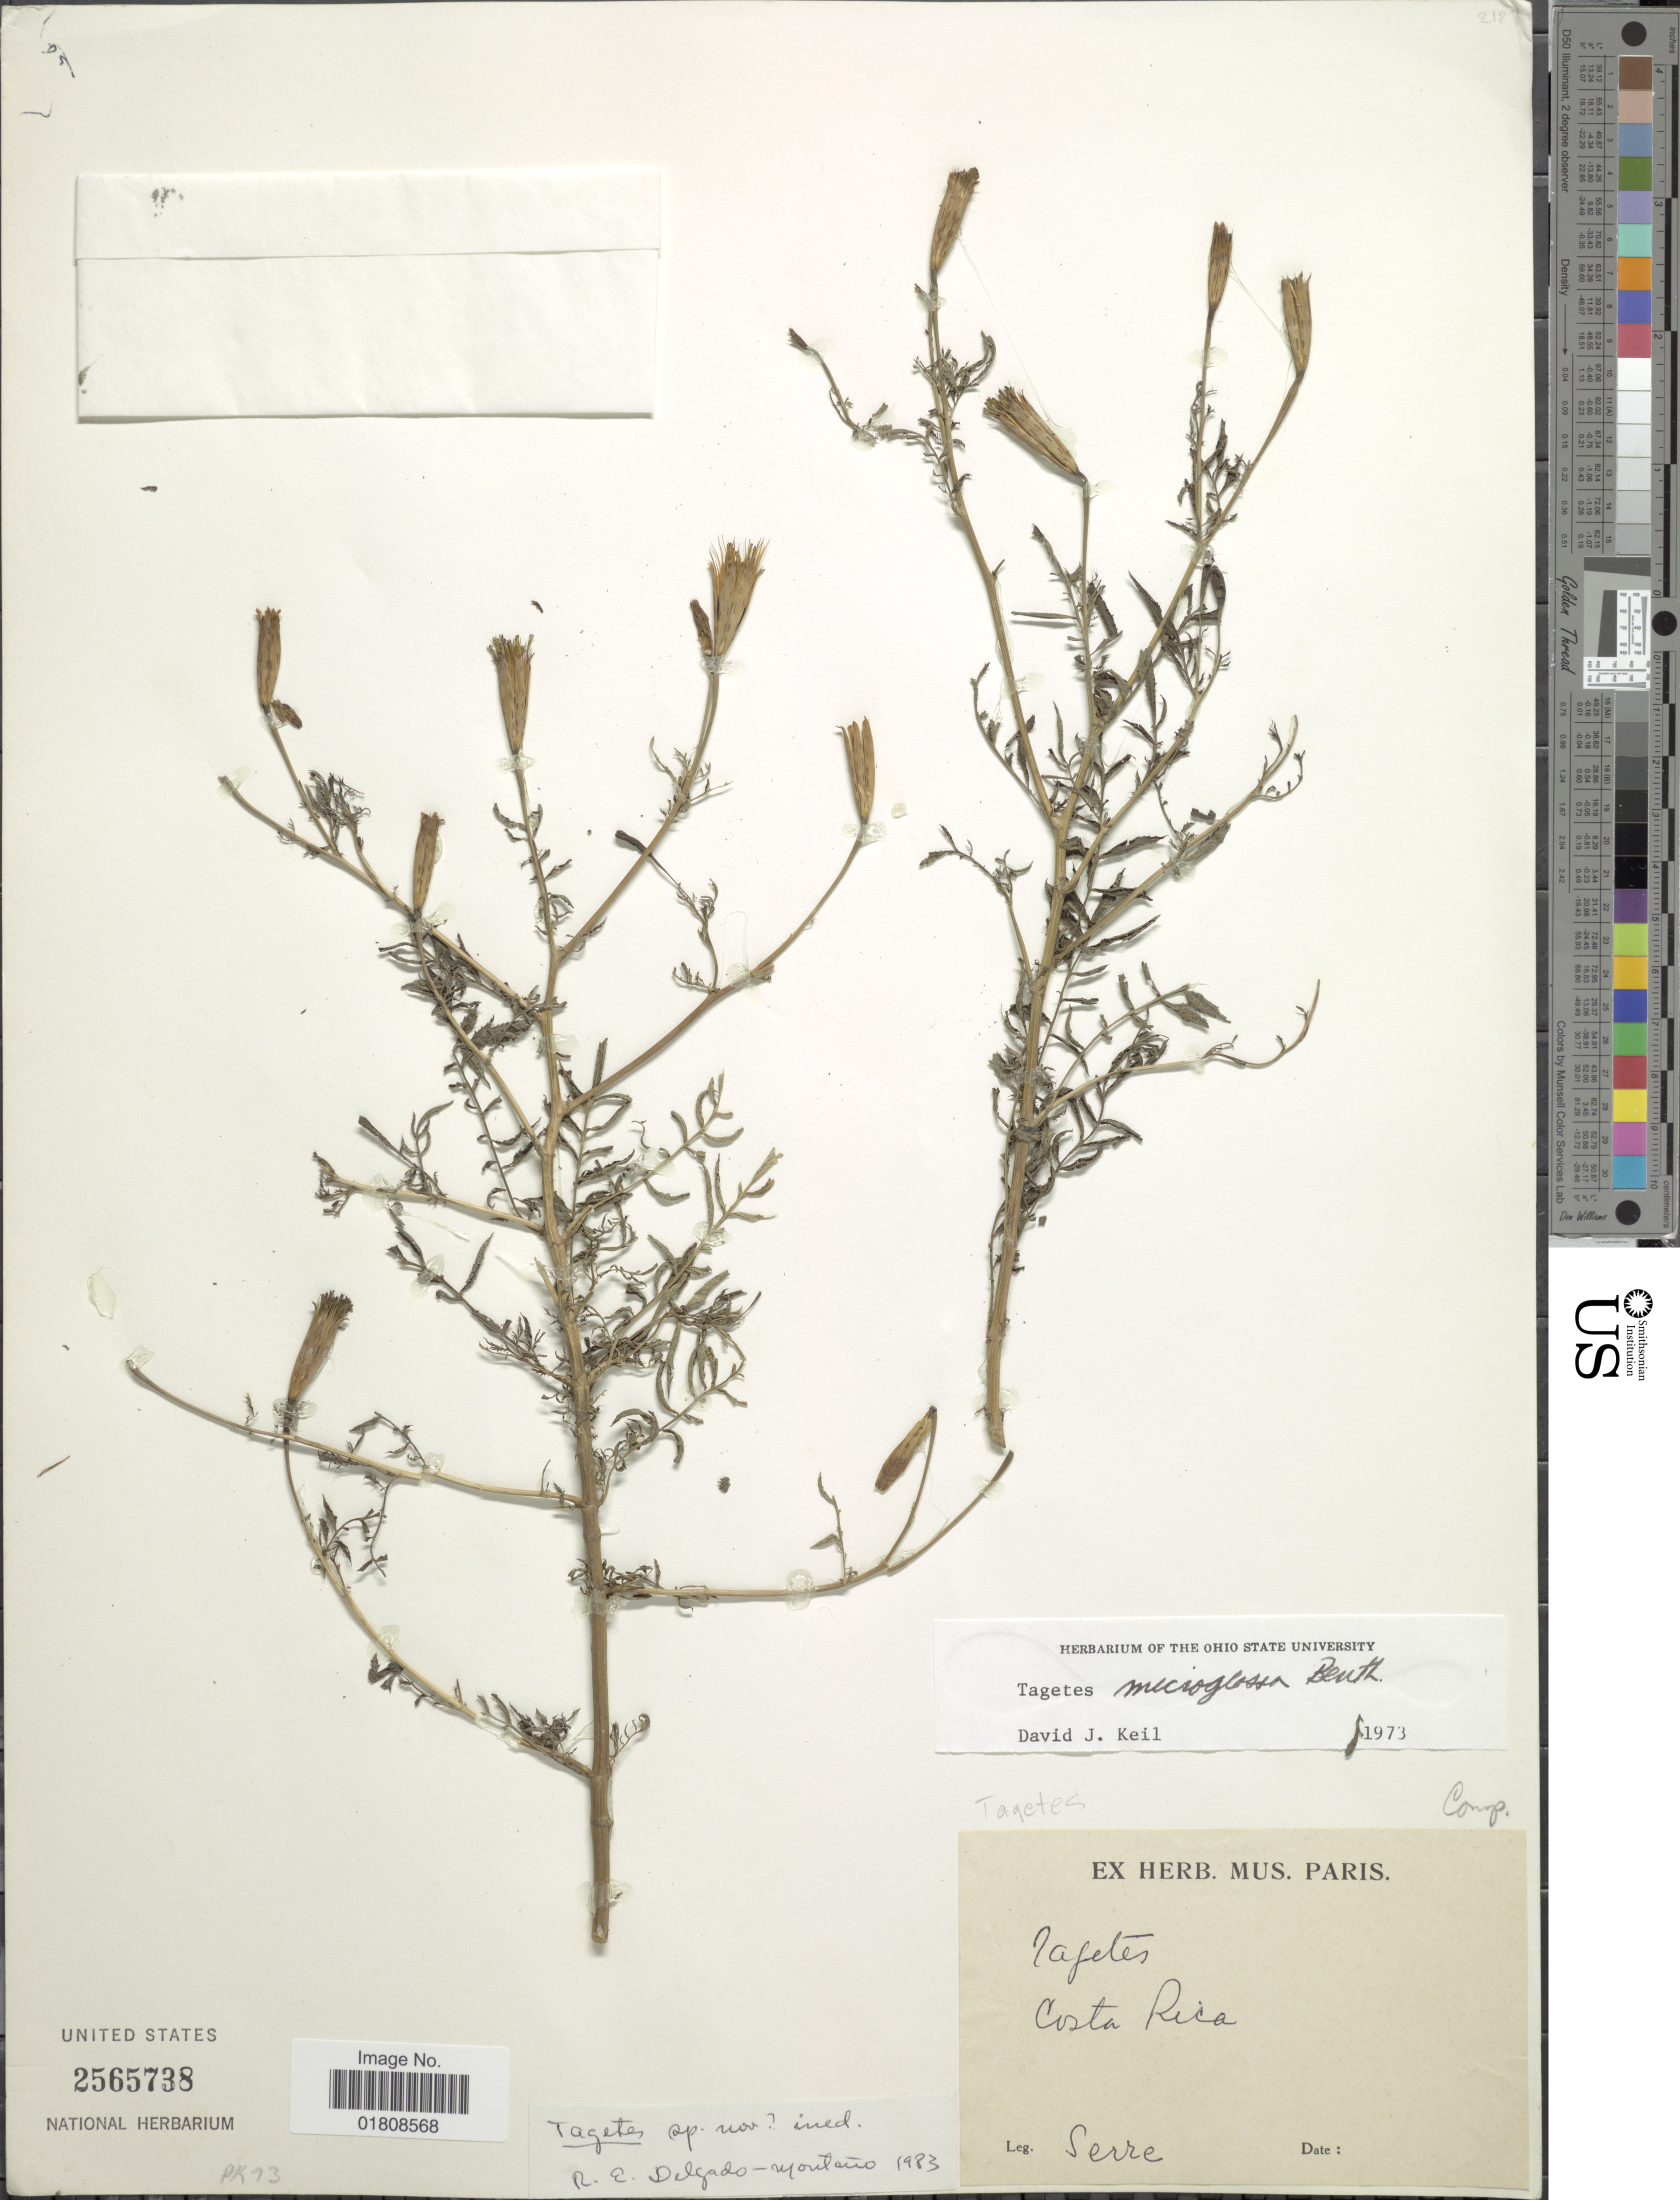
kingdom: Plantae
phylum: Tracheophyta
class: Magnoliopsida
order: Asterales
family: Asteraceae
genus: Tagetes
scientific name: Tagetes sp.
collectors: Serre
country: Costa Rica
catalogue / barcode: US 2565738